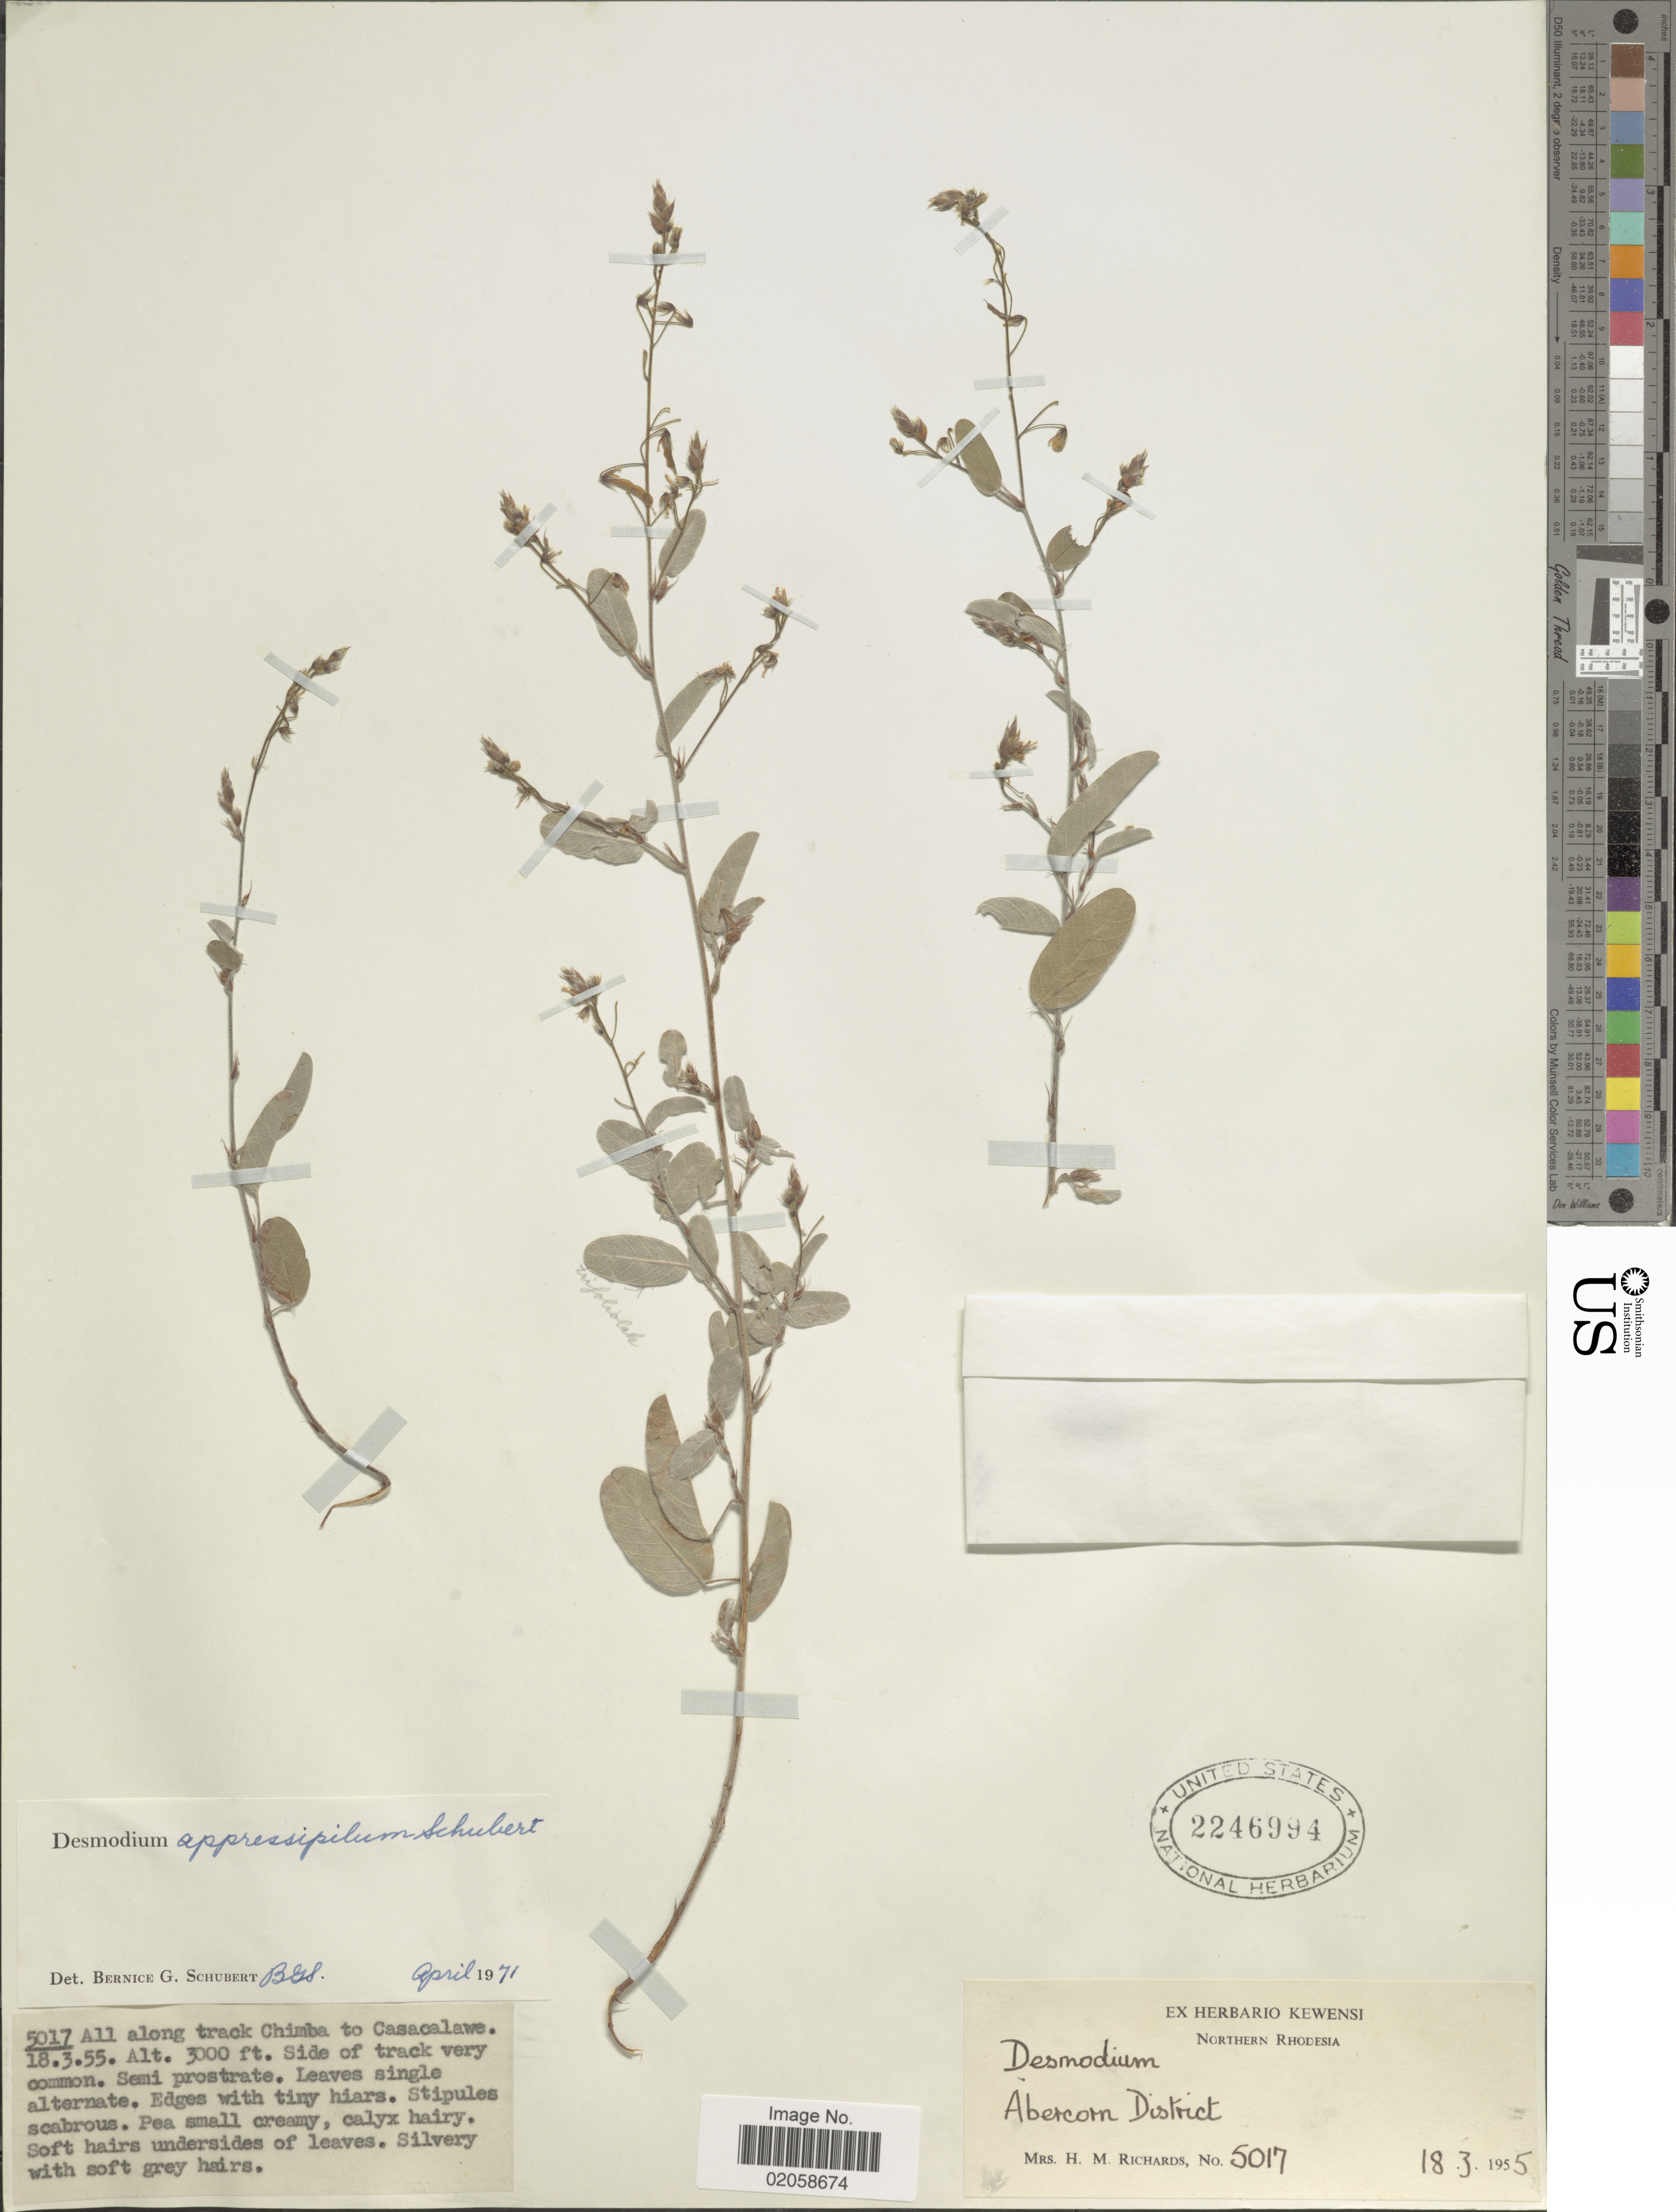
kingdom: Plantae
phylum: Tracheophyta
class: Magnoliopsida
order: Fabales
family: Fabaceae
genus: Grona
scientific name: Grona appressipila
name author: (B.G. Schub.) H. Ohashi & K. Ohashi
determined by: Strong, Mark T., (BOT), Smithsonian Institution - National Museum of Natural History (UNITED STATES)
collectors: H. Richards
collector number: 5017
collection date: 1955-03-18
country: Zimbabwe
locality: Northern Rhodesia. Abercorn District. all along track Chimba to Casacalawe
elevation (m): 914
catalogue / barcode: US 2246994